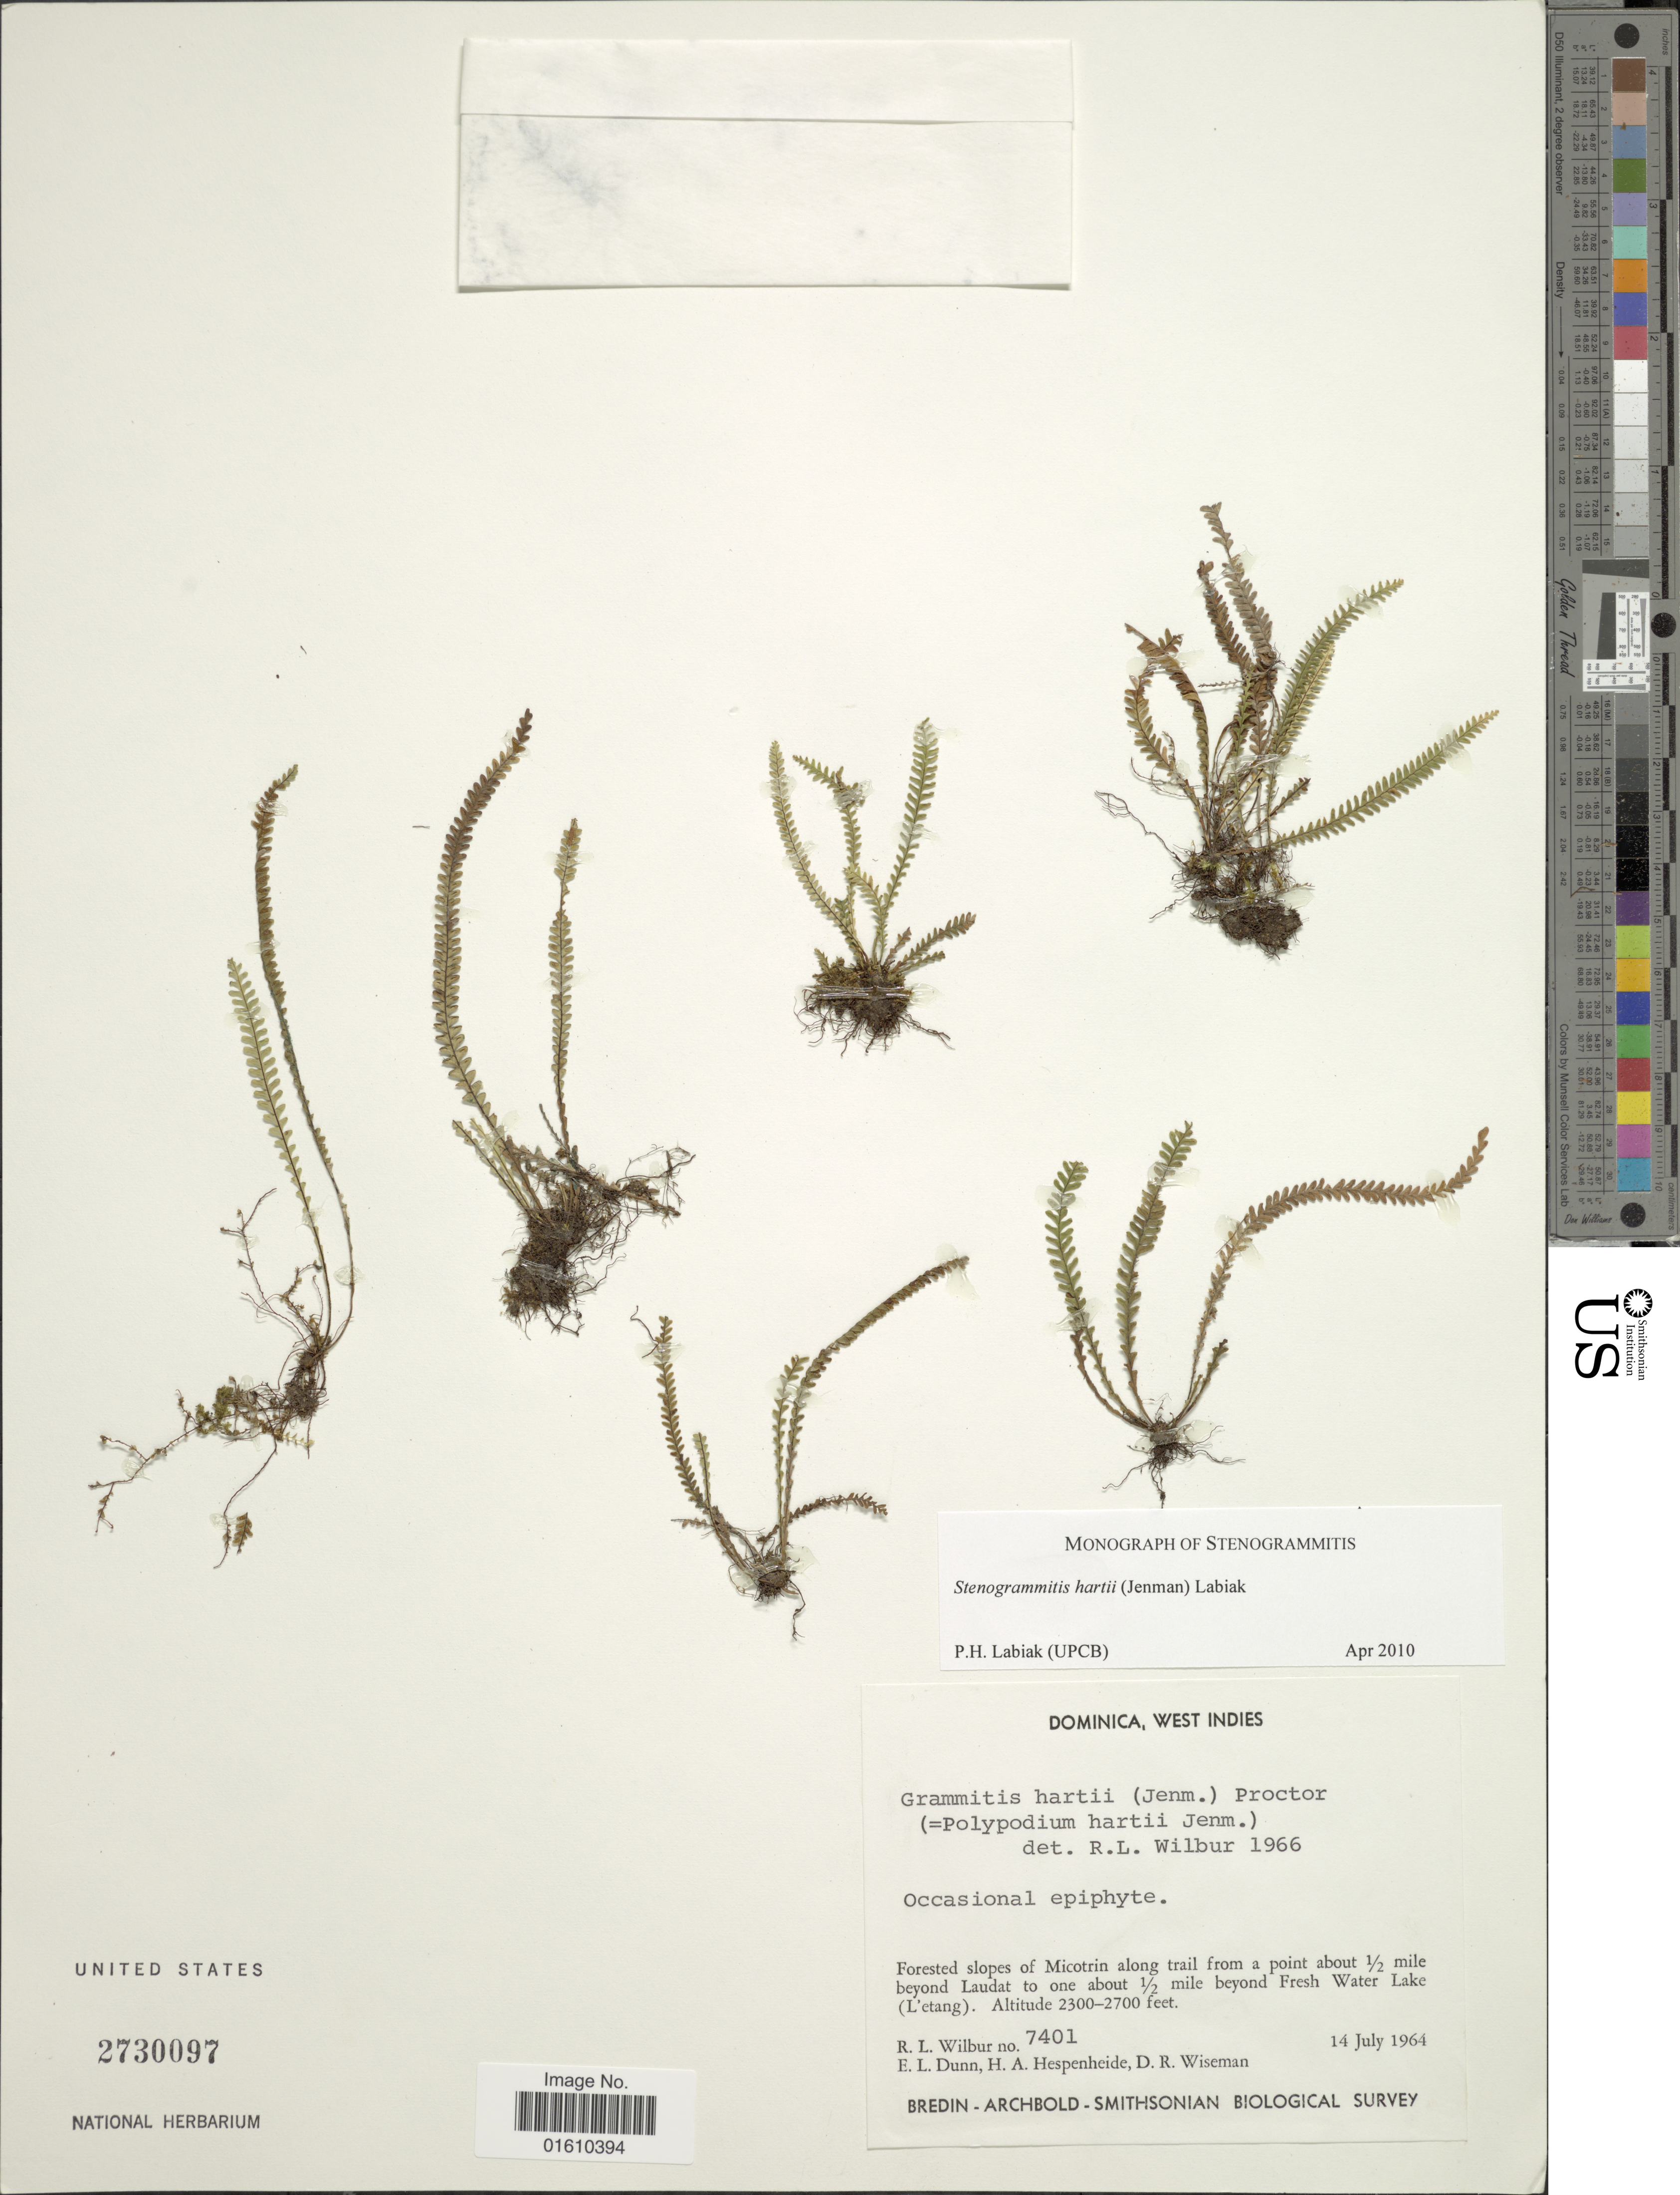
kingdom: Plantae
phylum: Tracheophyta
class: Polypodiopsida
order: Polypodiales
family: Polypodiaceae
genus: Stenogrammitis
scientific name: Stenogrammitis hartii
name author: (Jenman) Labiak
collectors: R. L. Wilbur, E. Dunn, H. A. Hespenheide & D. R. Wiseman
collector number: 7401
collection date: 1964-07-14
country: Dominica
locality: West Indies, Forested slopes of Micotrin along trail from a point about ½ mile beyond Laudat to one about ½ mile beyond Fresh Water Lake (L'etang)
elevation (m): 701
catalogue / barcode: US 2730097